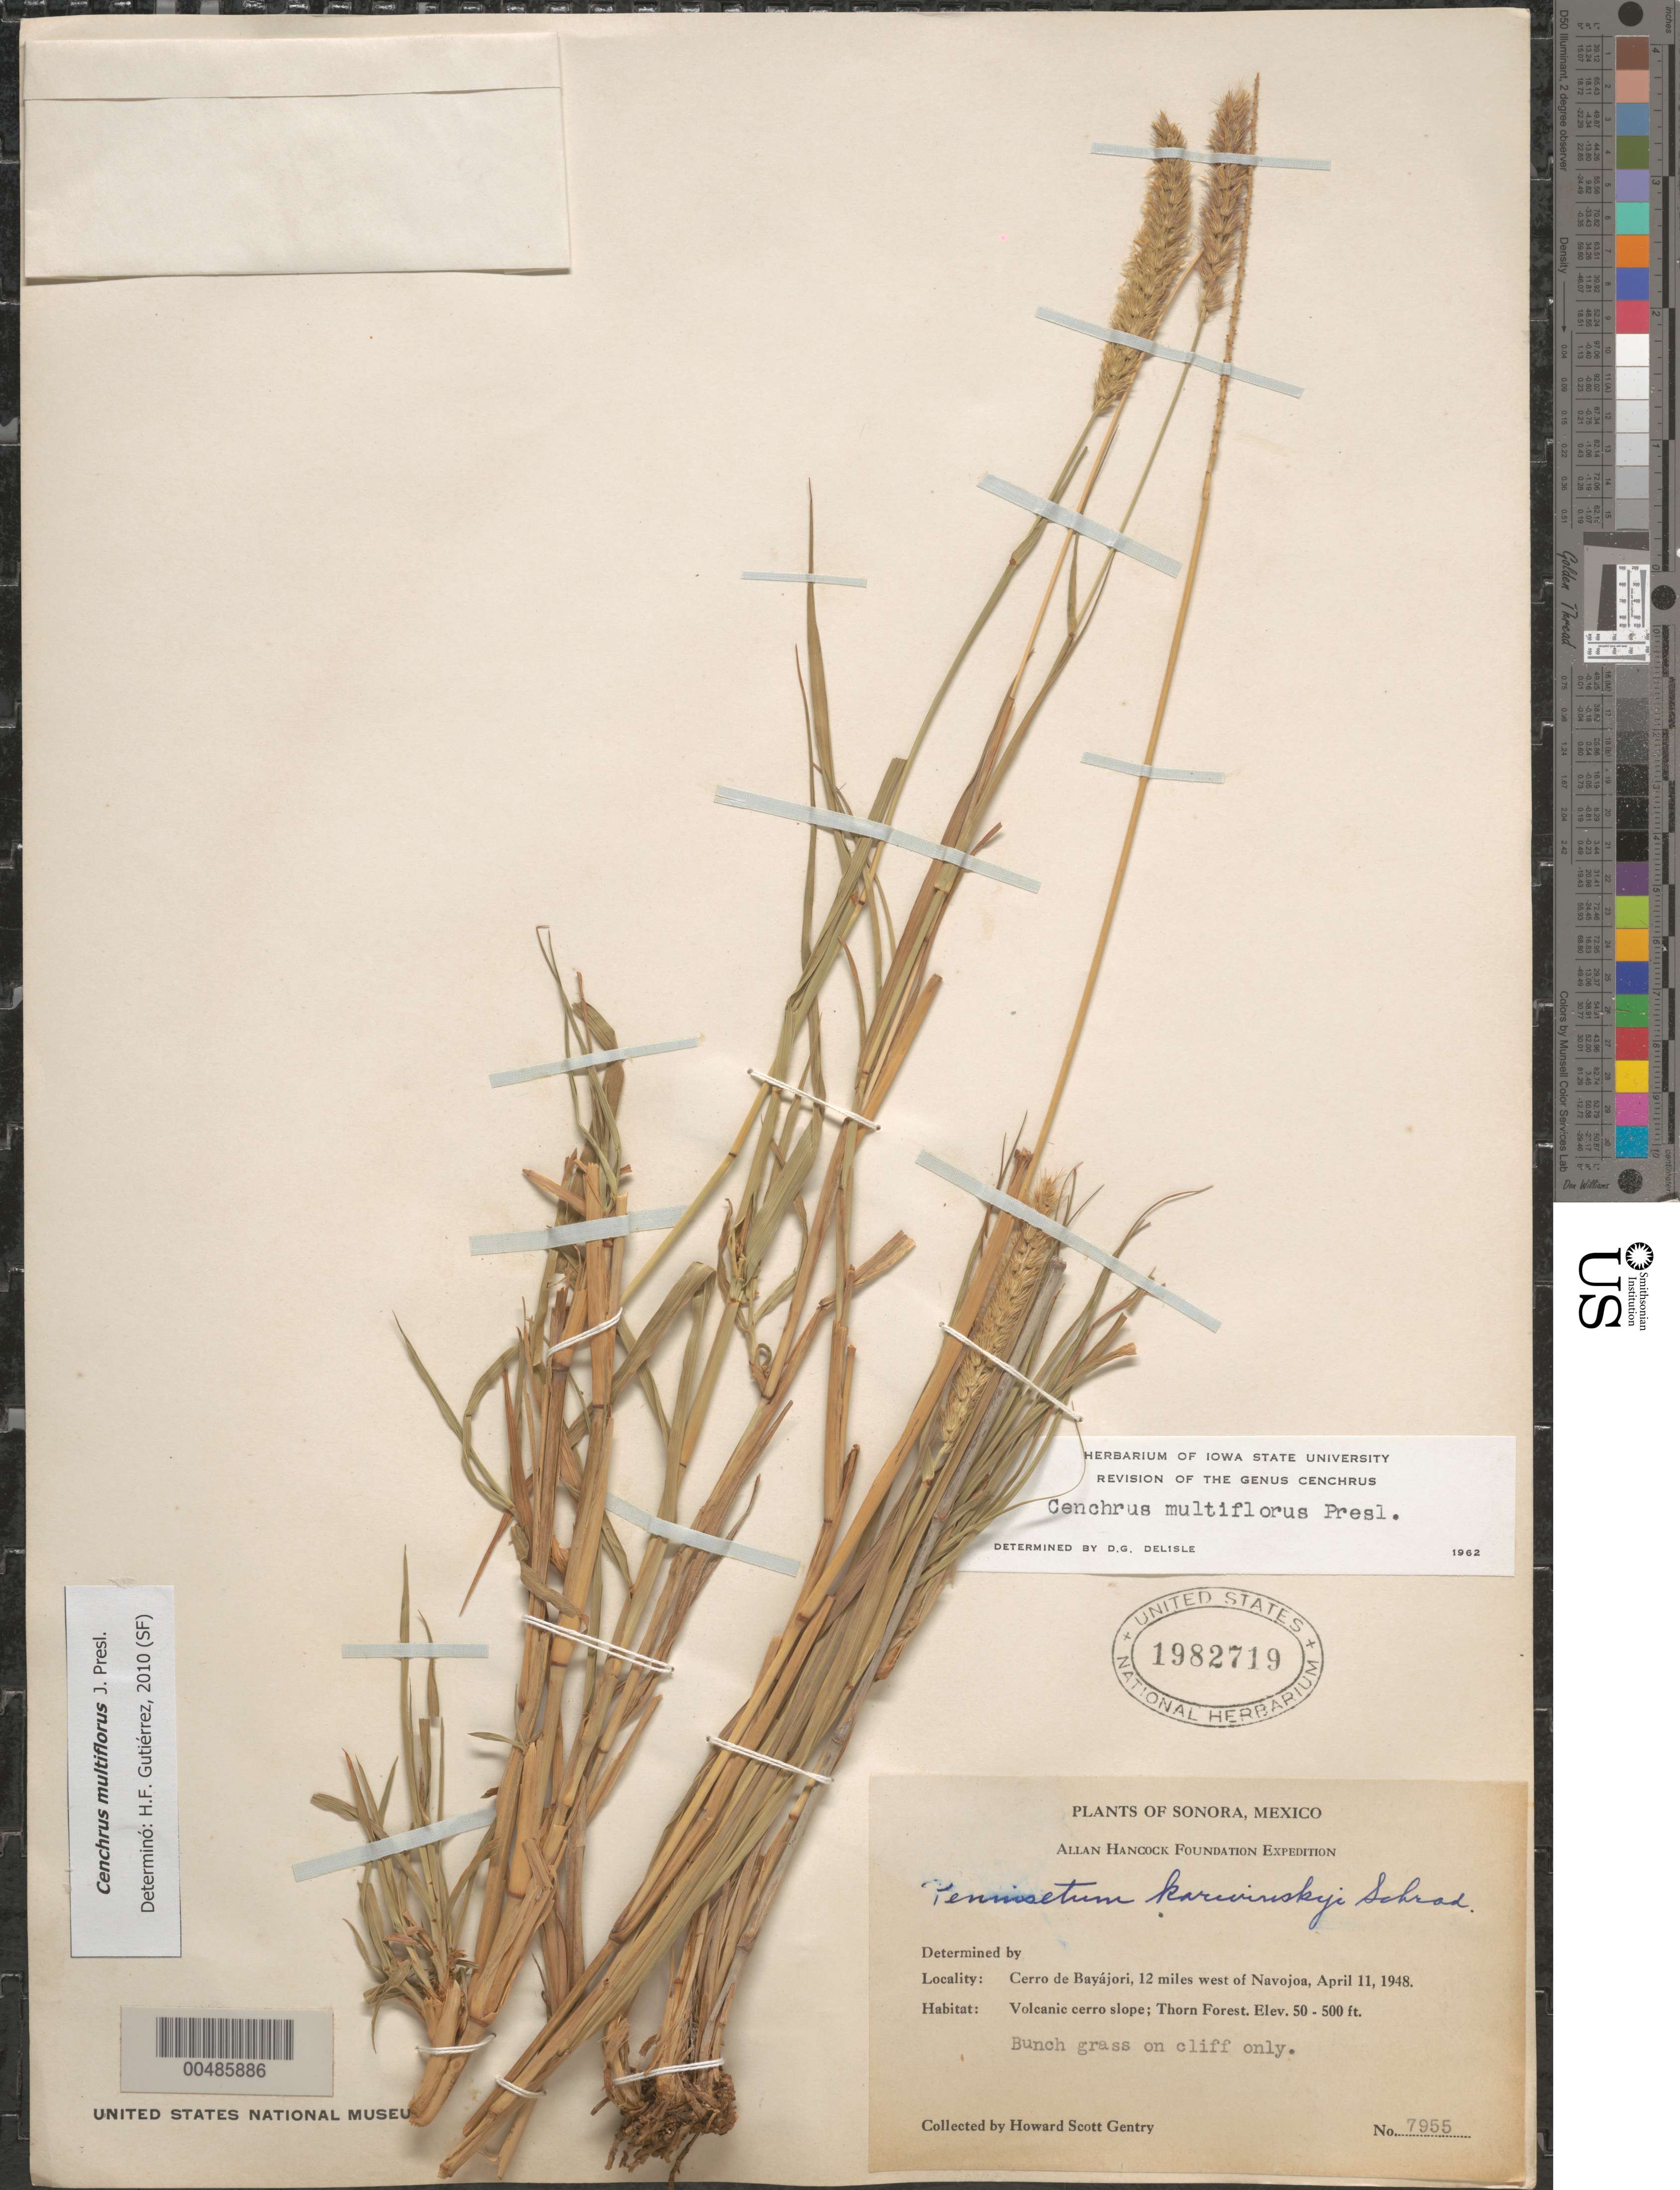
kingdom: Plantae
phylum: Tracheophyta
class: Liliopsida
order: Poales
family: Poaceae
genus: Cenchrus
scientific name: Cenchrus multiflorus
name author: C. Presl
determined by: Gutiérrez, H. F.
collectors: H. S. Gentry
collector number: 7955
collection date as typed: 11 Apr 1948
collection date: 1948-04-11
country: Mexico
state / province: Sonora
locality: Cerro de Bay jori, 12 mi W of Navojoa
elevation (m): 15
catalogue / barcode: US 1982719